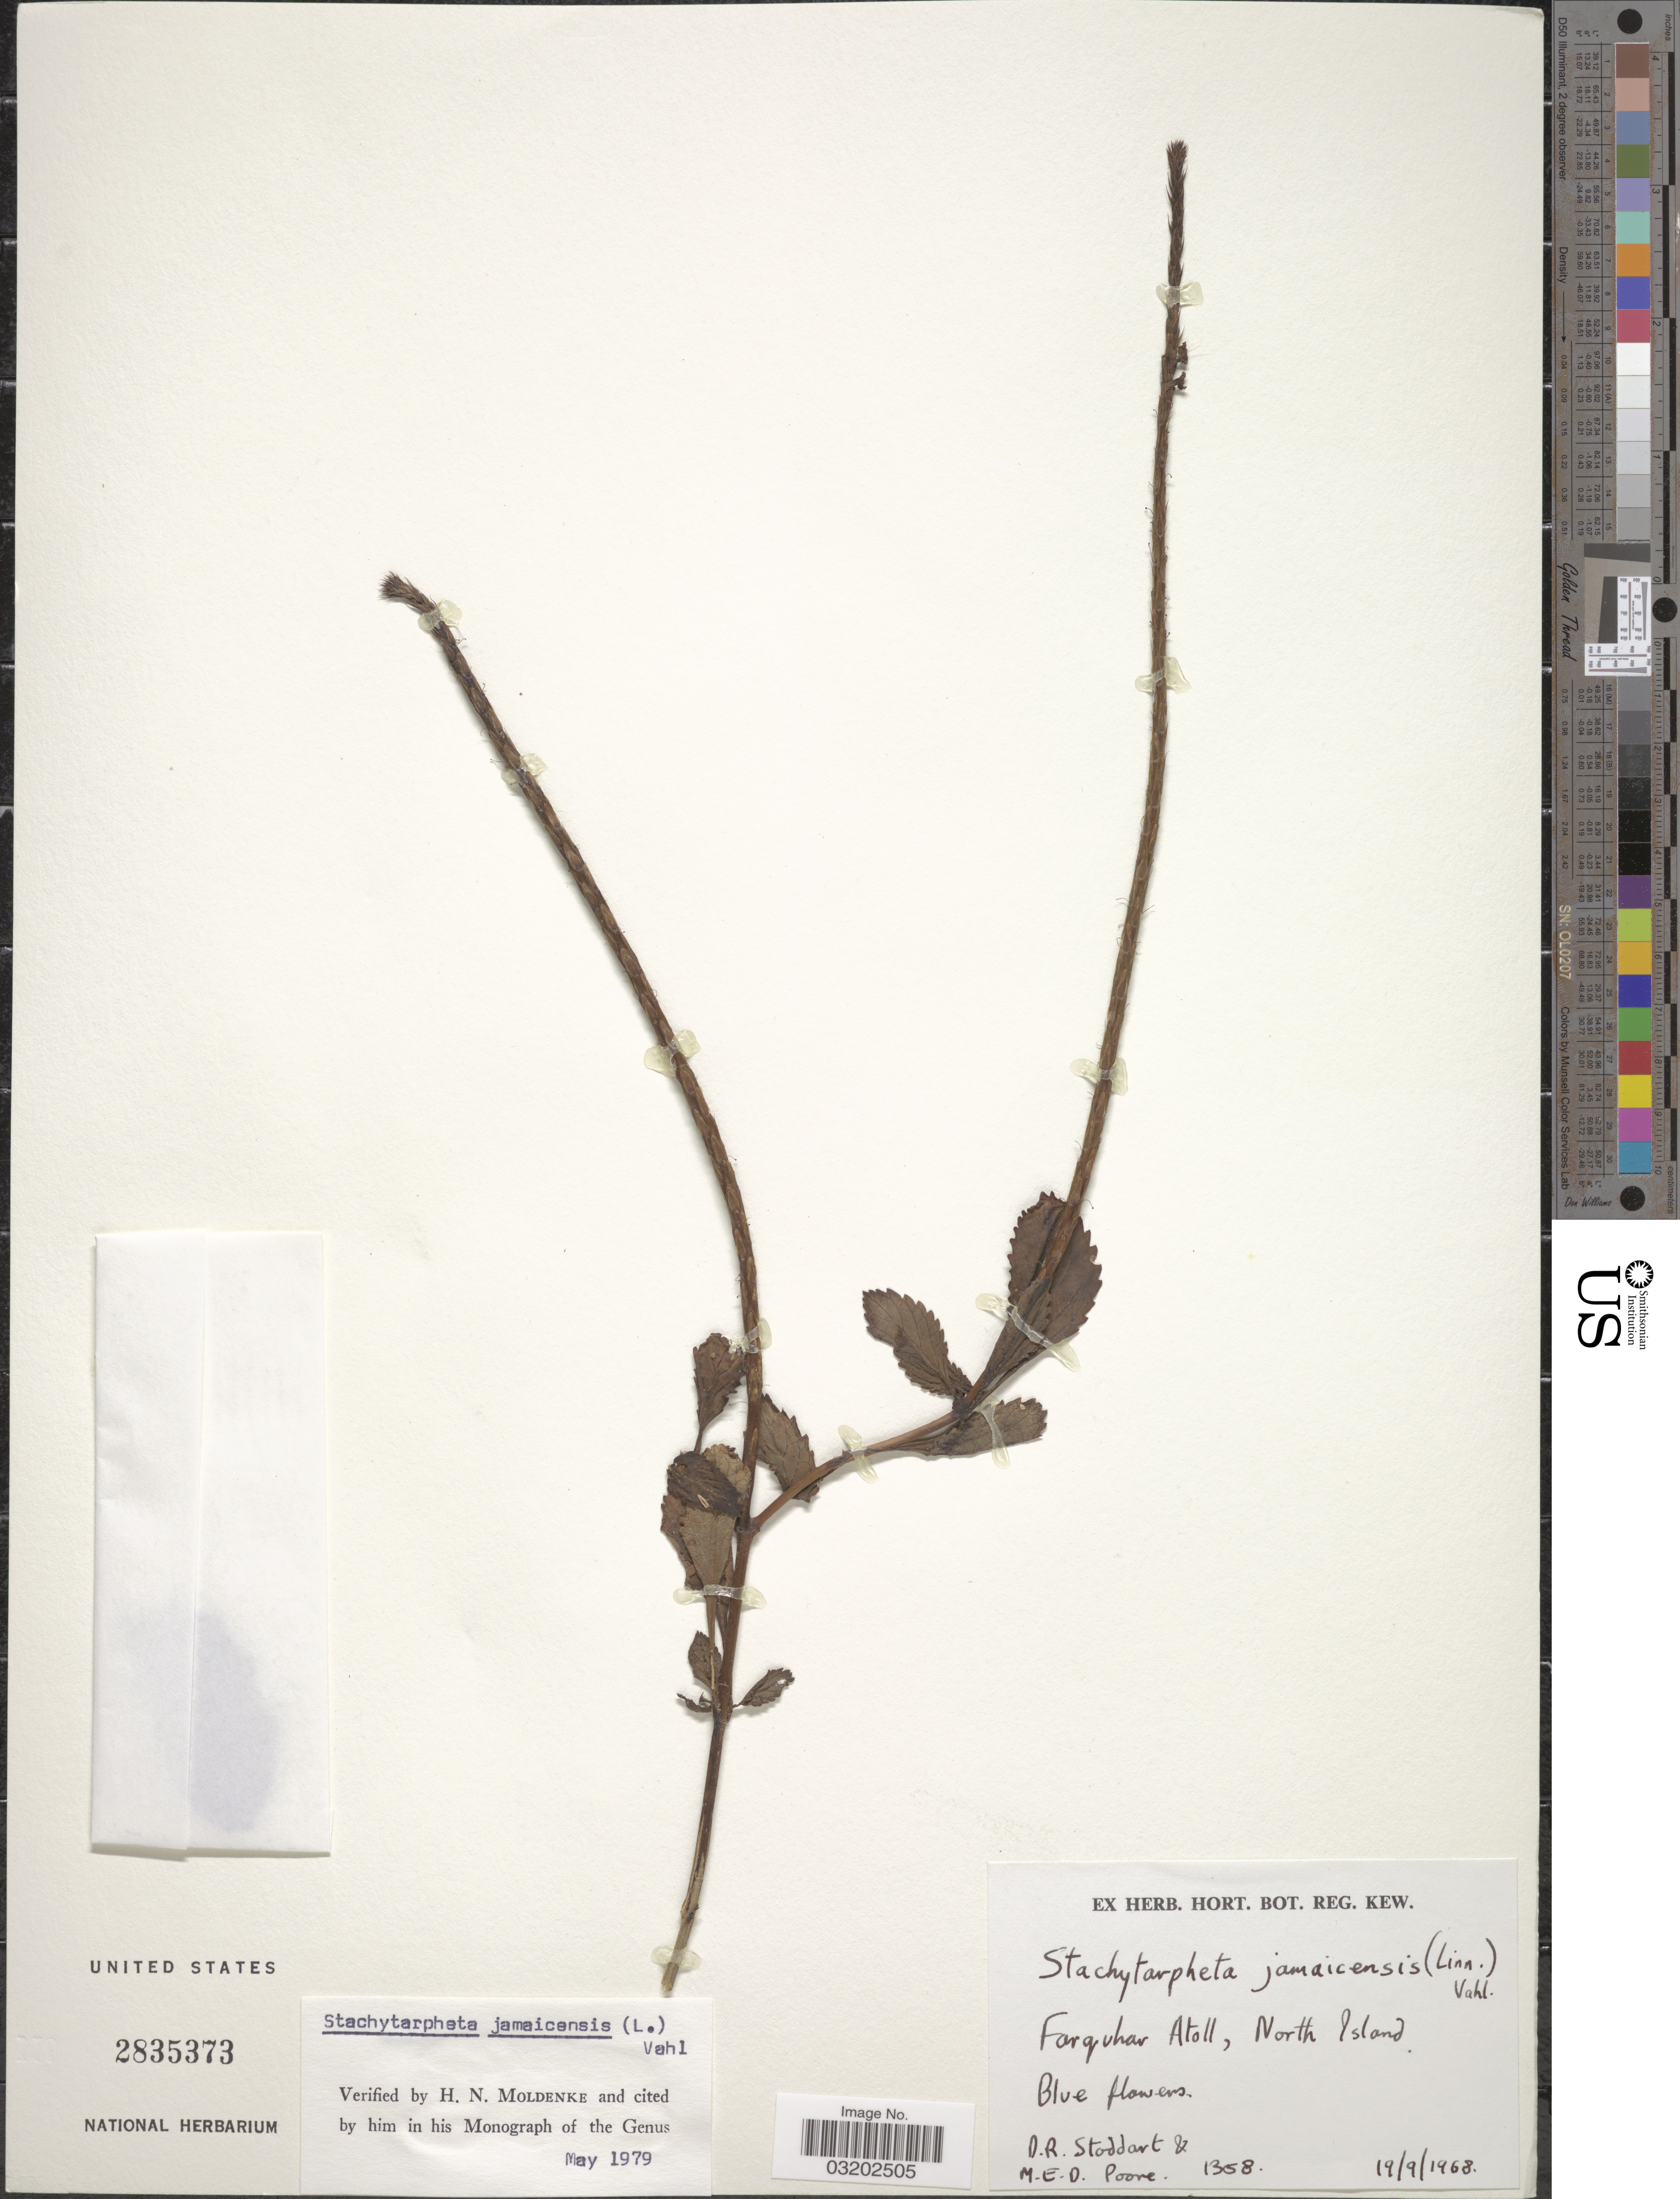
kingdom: Plantae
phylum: Tracheophyta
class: Magnoliopsida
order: Lamiales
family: Verbenaceae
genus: Stachytarpheta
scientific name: Stachytarpheta jamaicensis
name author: (L.) Vahl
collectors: D. R. Stoddart & M. E. D. Poore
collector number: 1358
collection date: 1968-09-19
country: Seychelles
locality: Farquhar Atoll, North Island.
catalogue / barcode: US 2835373